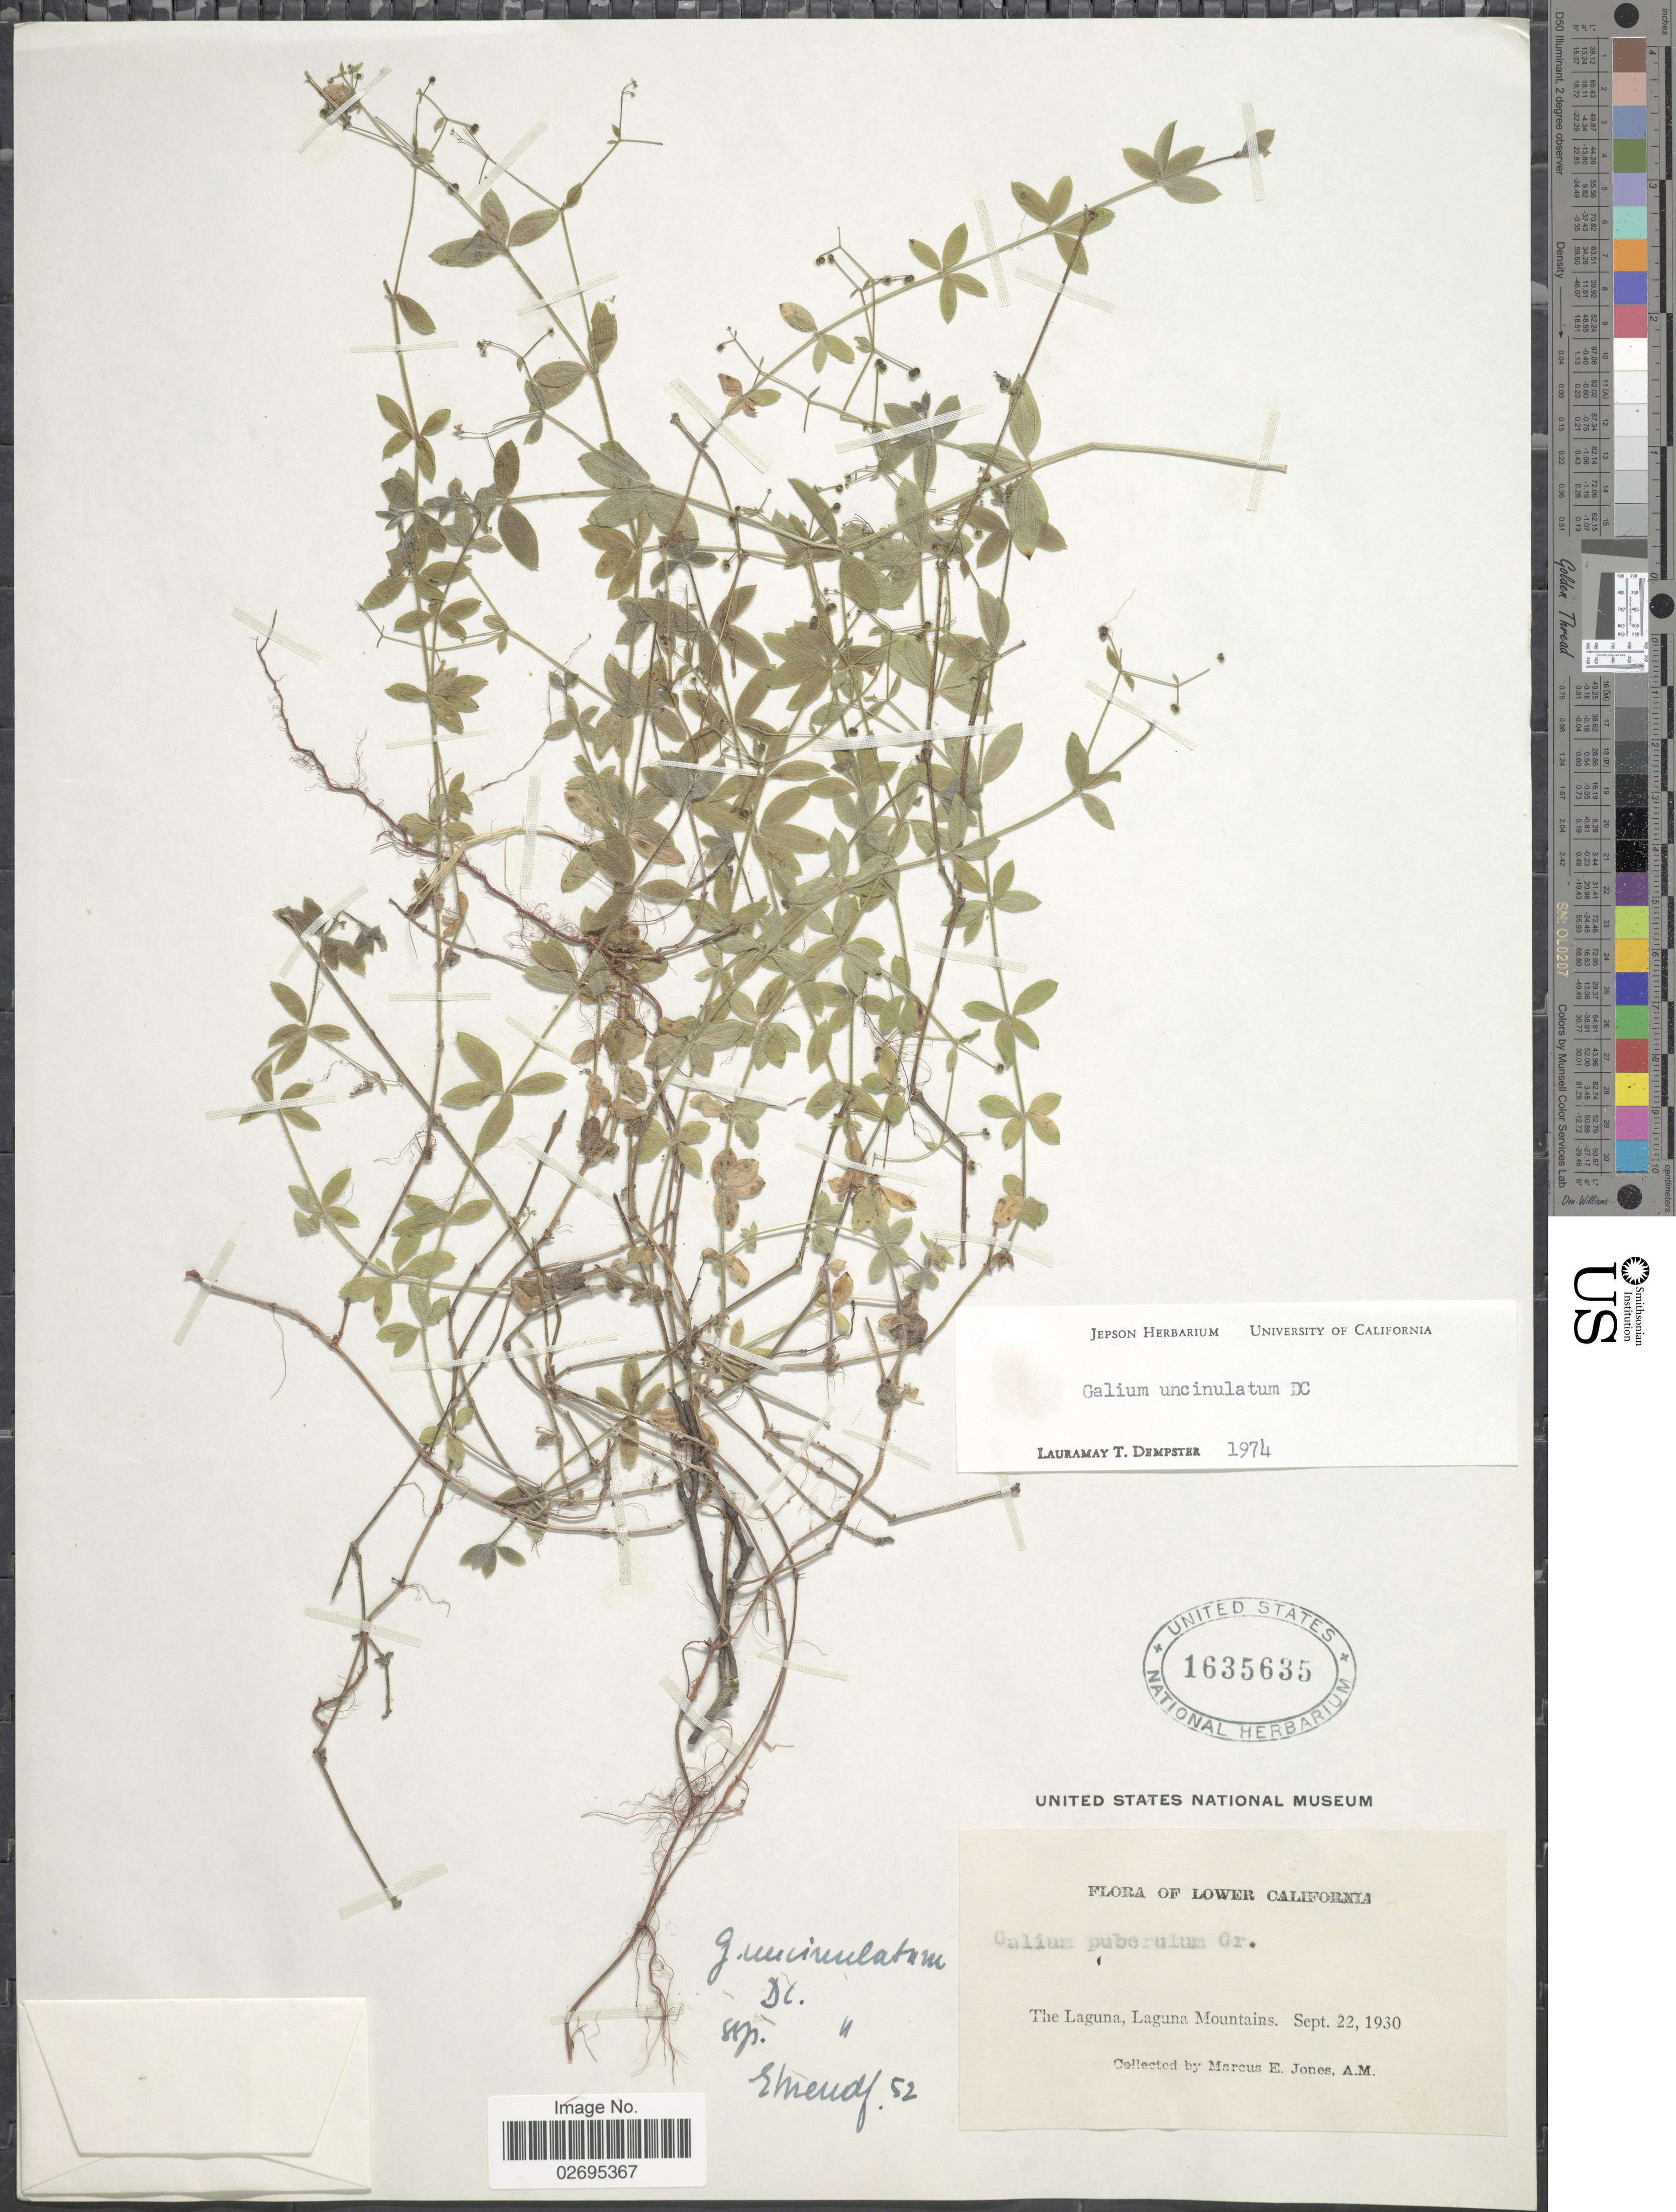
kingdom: Plantae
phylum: Tracheophyta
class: Magnoliopsida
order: Gentianales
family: Rubiaceae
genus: Galium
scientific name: Galium uncinulatum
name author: DC.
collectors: M. E. Jones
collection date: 1930-09-22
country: Mexico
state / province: Baja California Norte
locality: Lower California, The Laguna, Laguna Mountains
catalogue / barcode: US 1635635